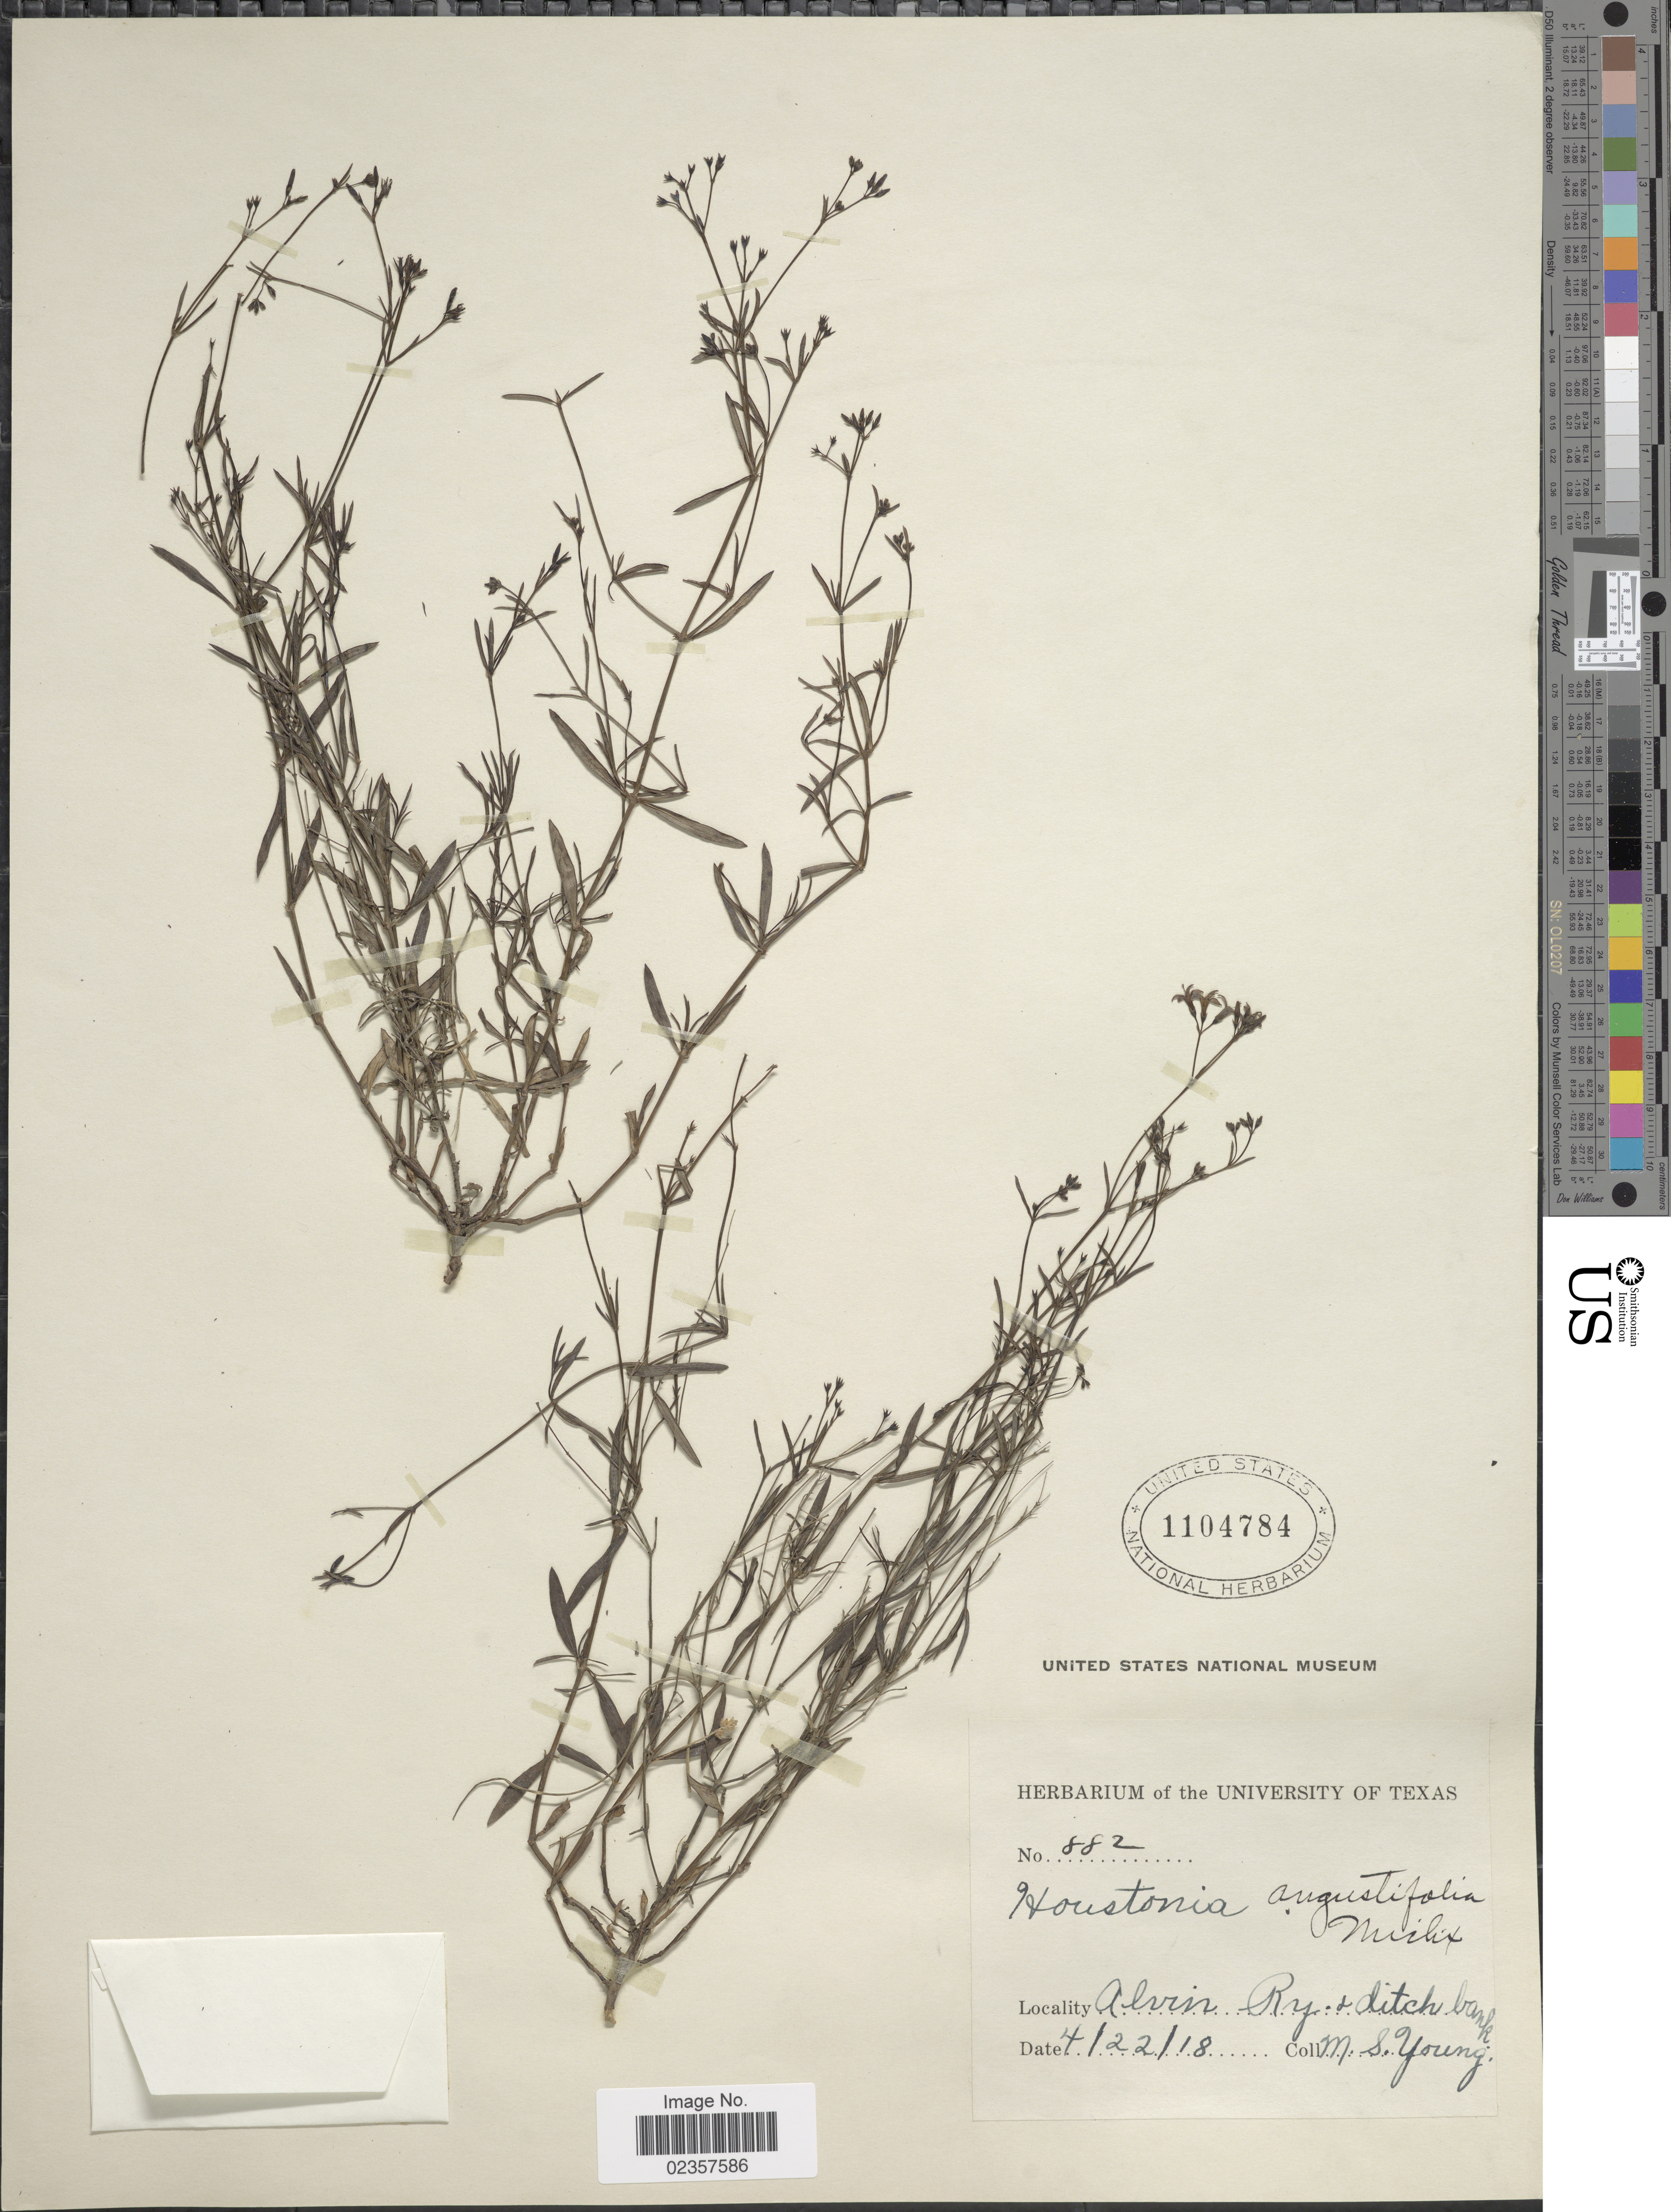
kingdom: Plantae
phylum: Tracheophyta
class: Magnoliopsida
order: Gentianales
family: Rubiaceae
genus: Houstonia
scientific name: Houstonia nigricans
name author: (Lam.) Fernald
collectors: M. Young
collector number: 882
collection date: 1918-04-22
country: United States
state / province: Texas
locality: Alvin Ry. & ditch bank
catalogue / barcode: US 1104784